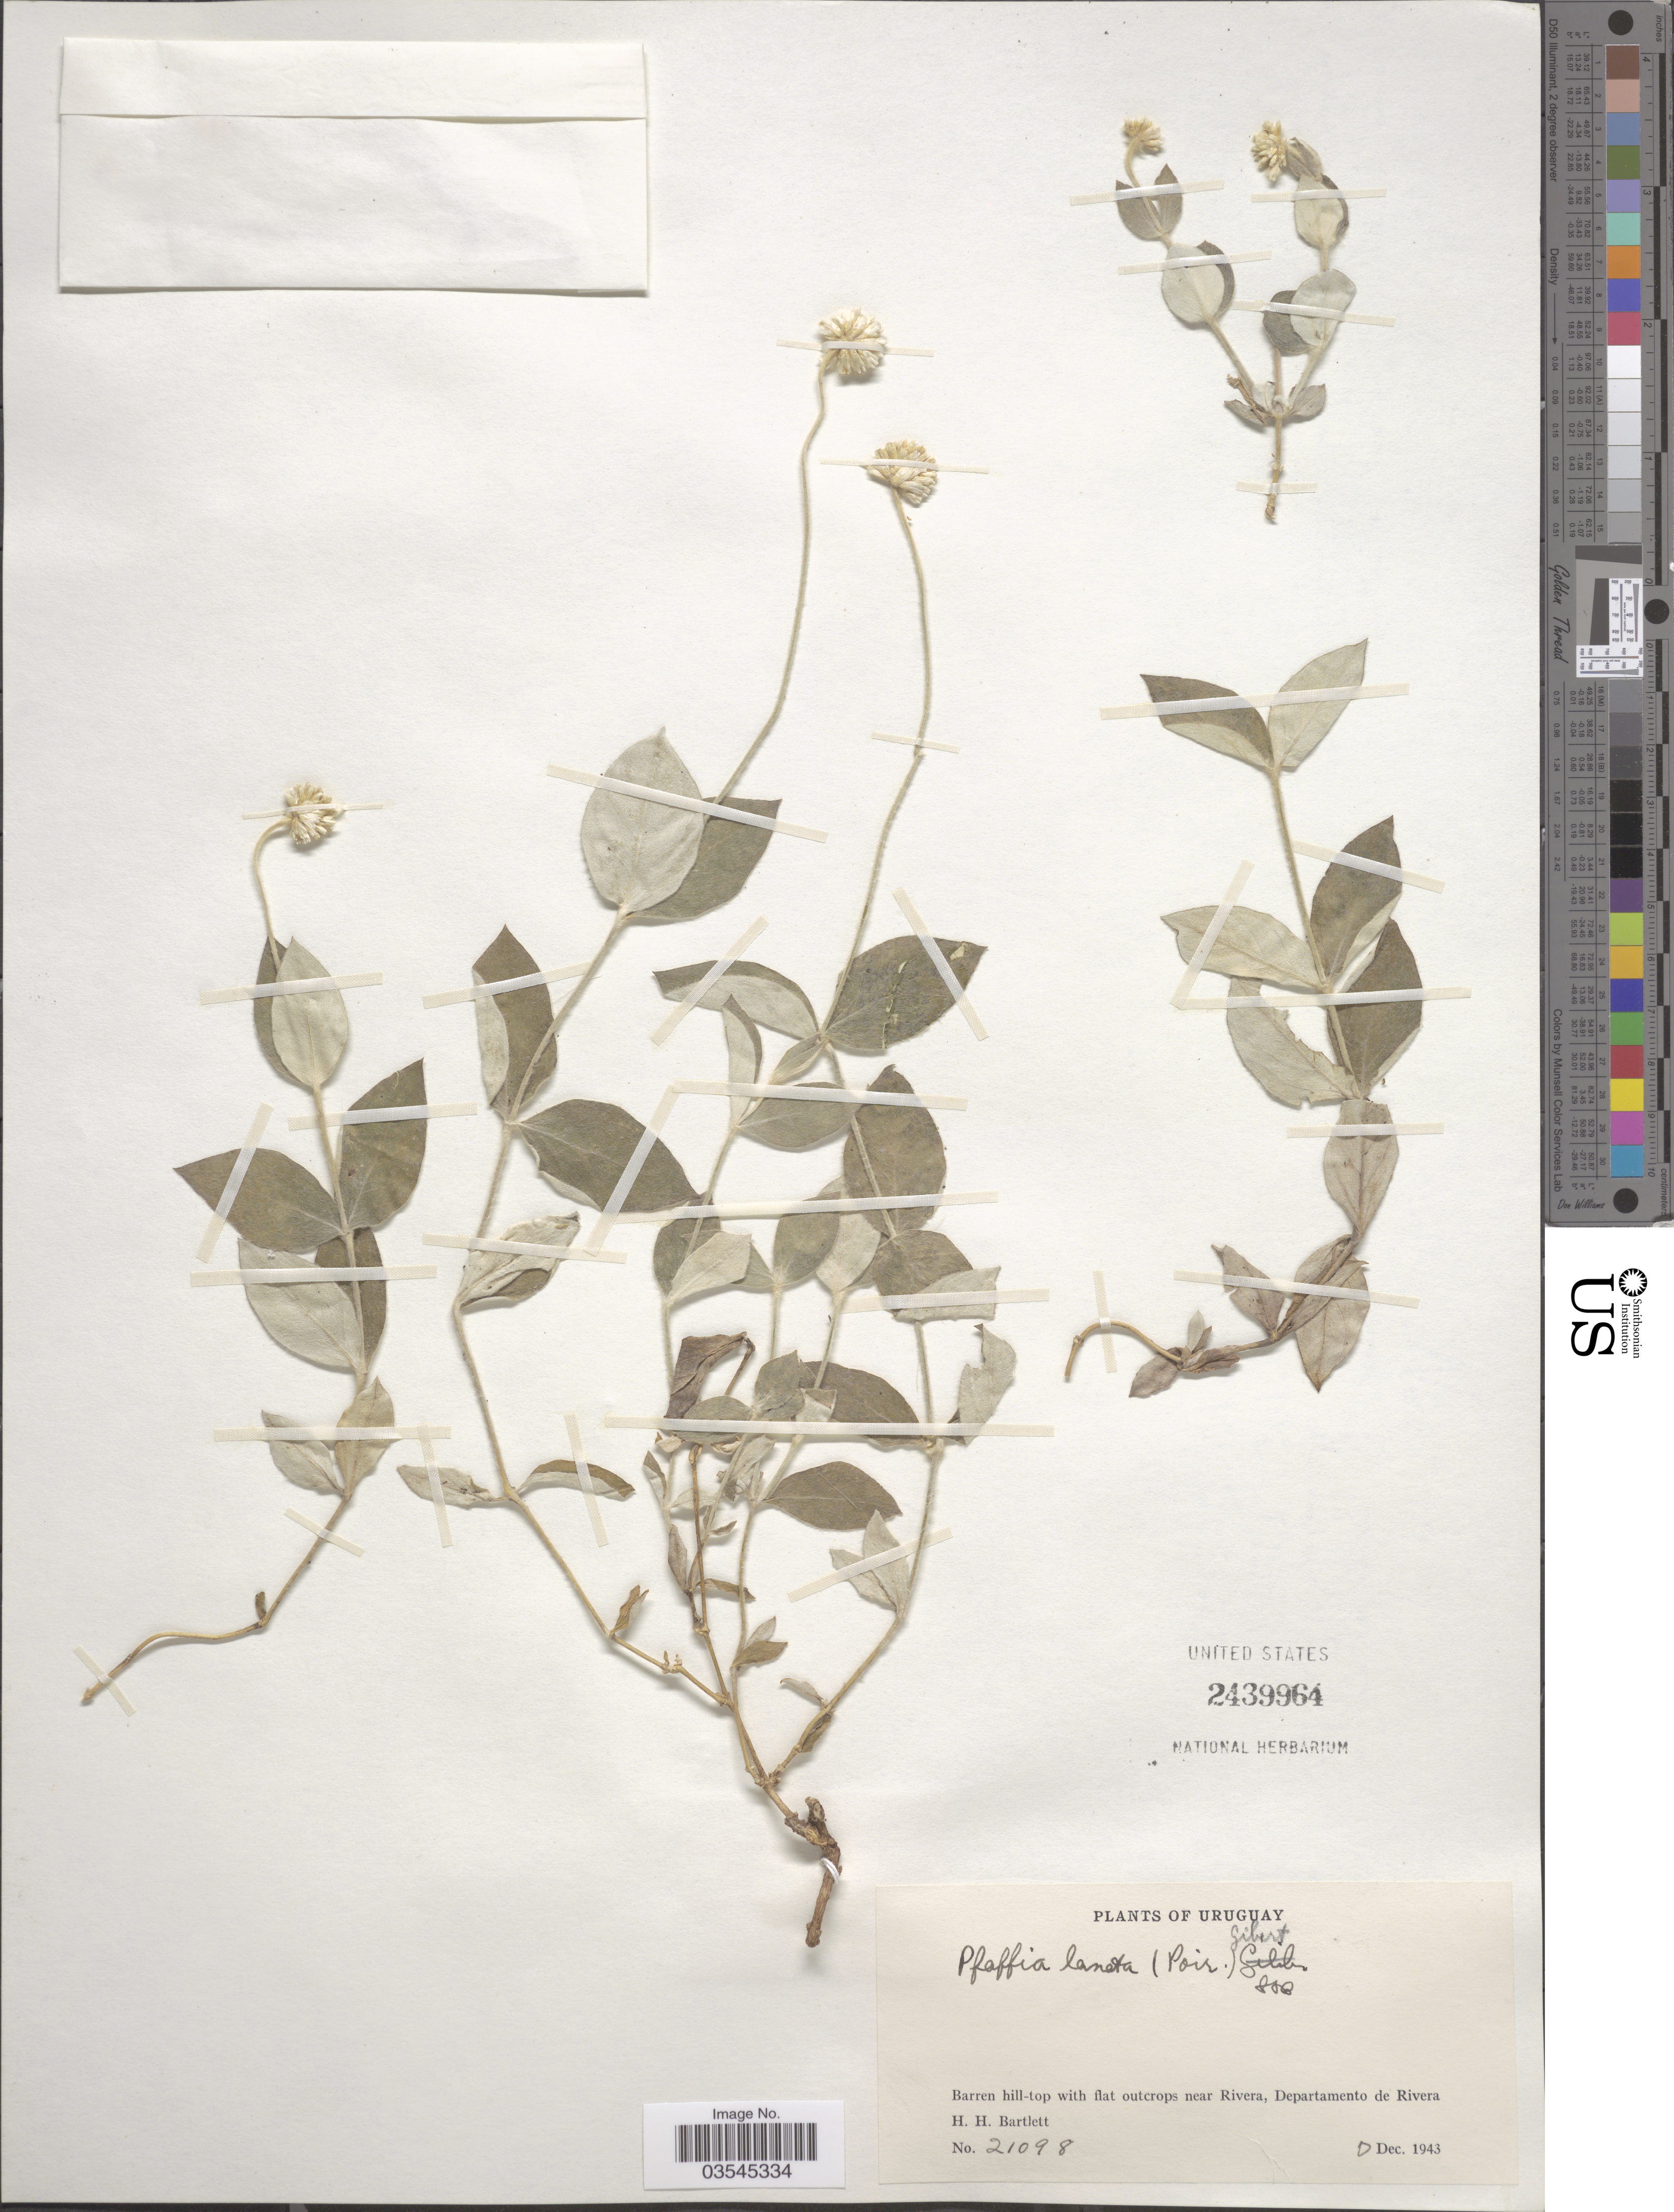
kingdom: Plantae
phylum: Tracheophyta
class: Magnoliopsida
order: Caryophyllales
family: Amaranthaceae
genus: Pfaffia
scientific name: Pfaffia gnaphaloides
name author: (L. f.) Mart.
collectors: H. H. Bartlett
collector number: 21098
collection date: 1943-12-07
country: Uruguay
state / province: Rivera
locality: Near Rivera, Departamento de Rivera.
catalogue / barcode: US 2439964